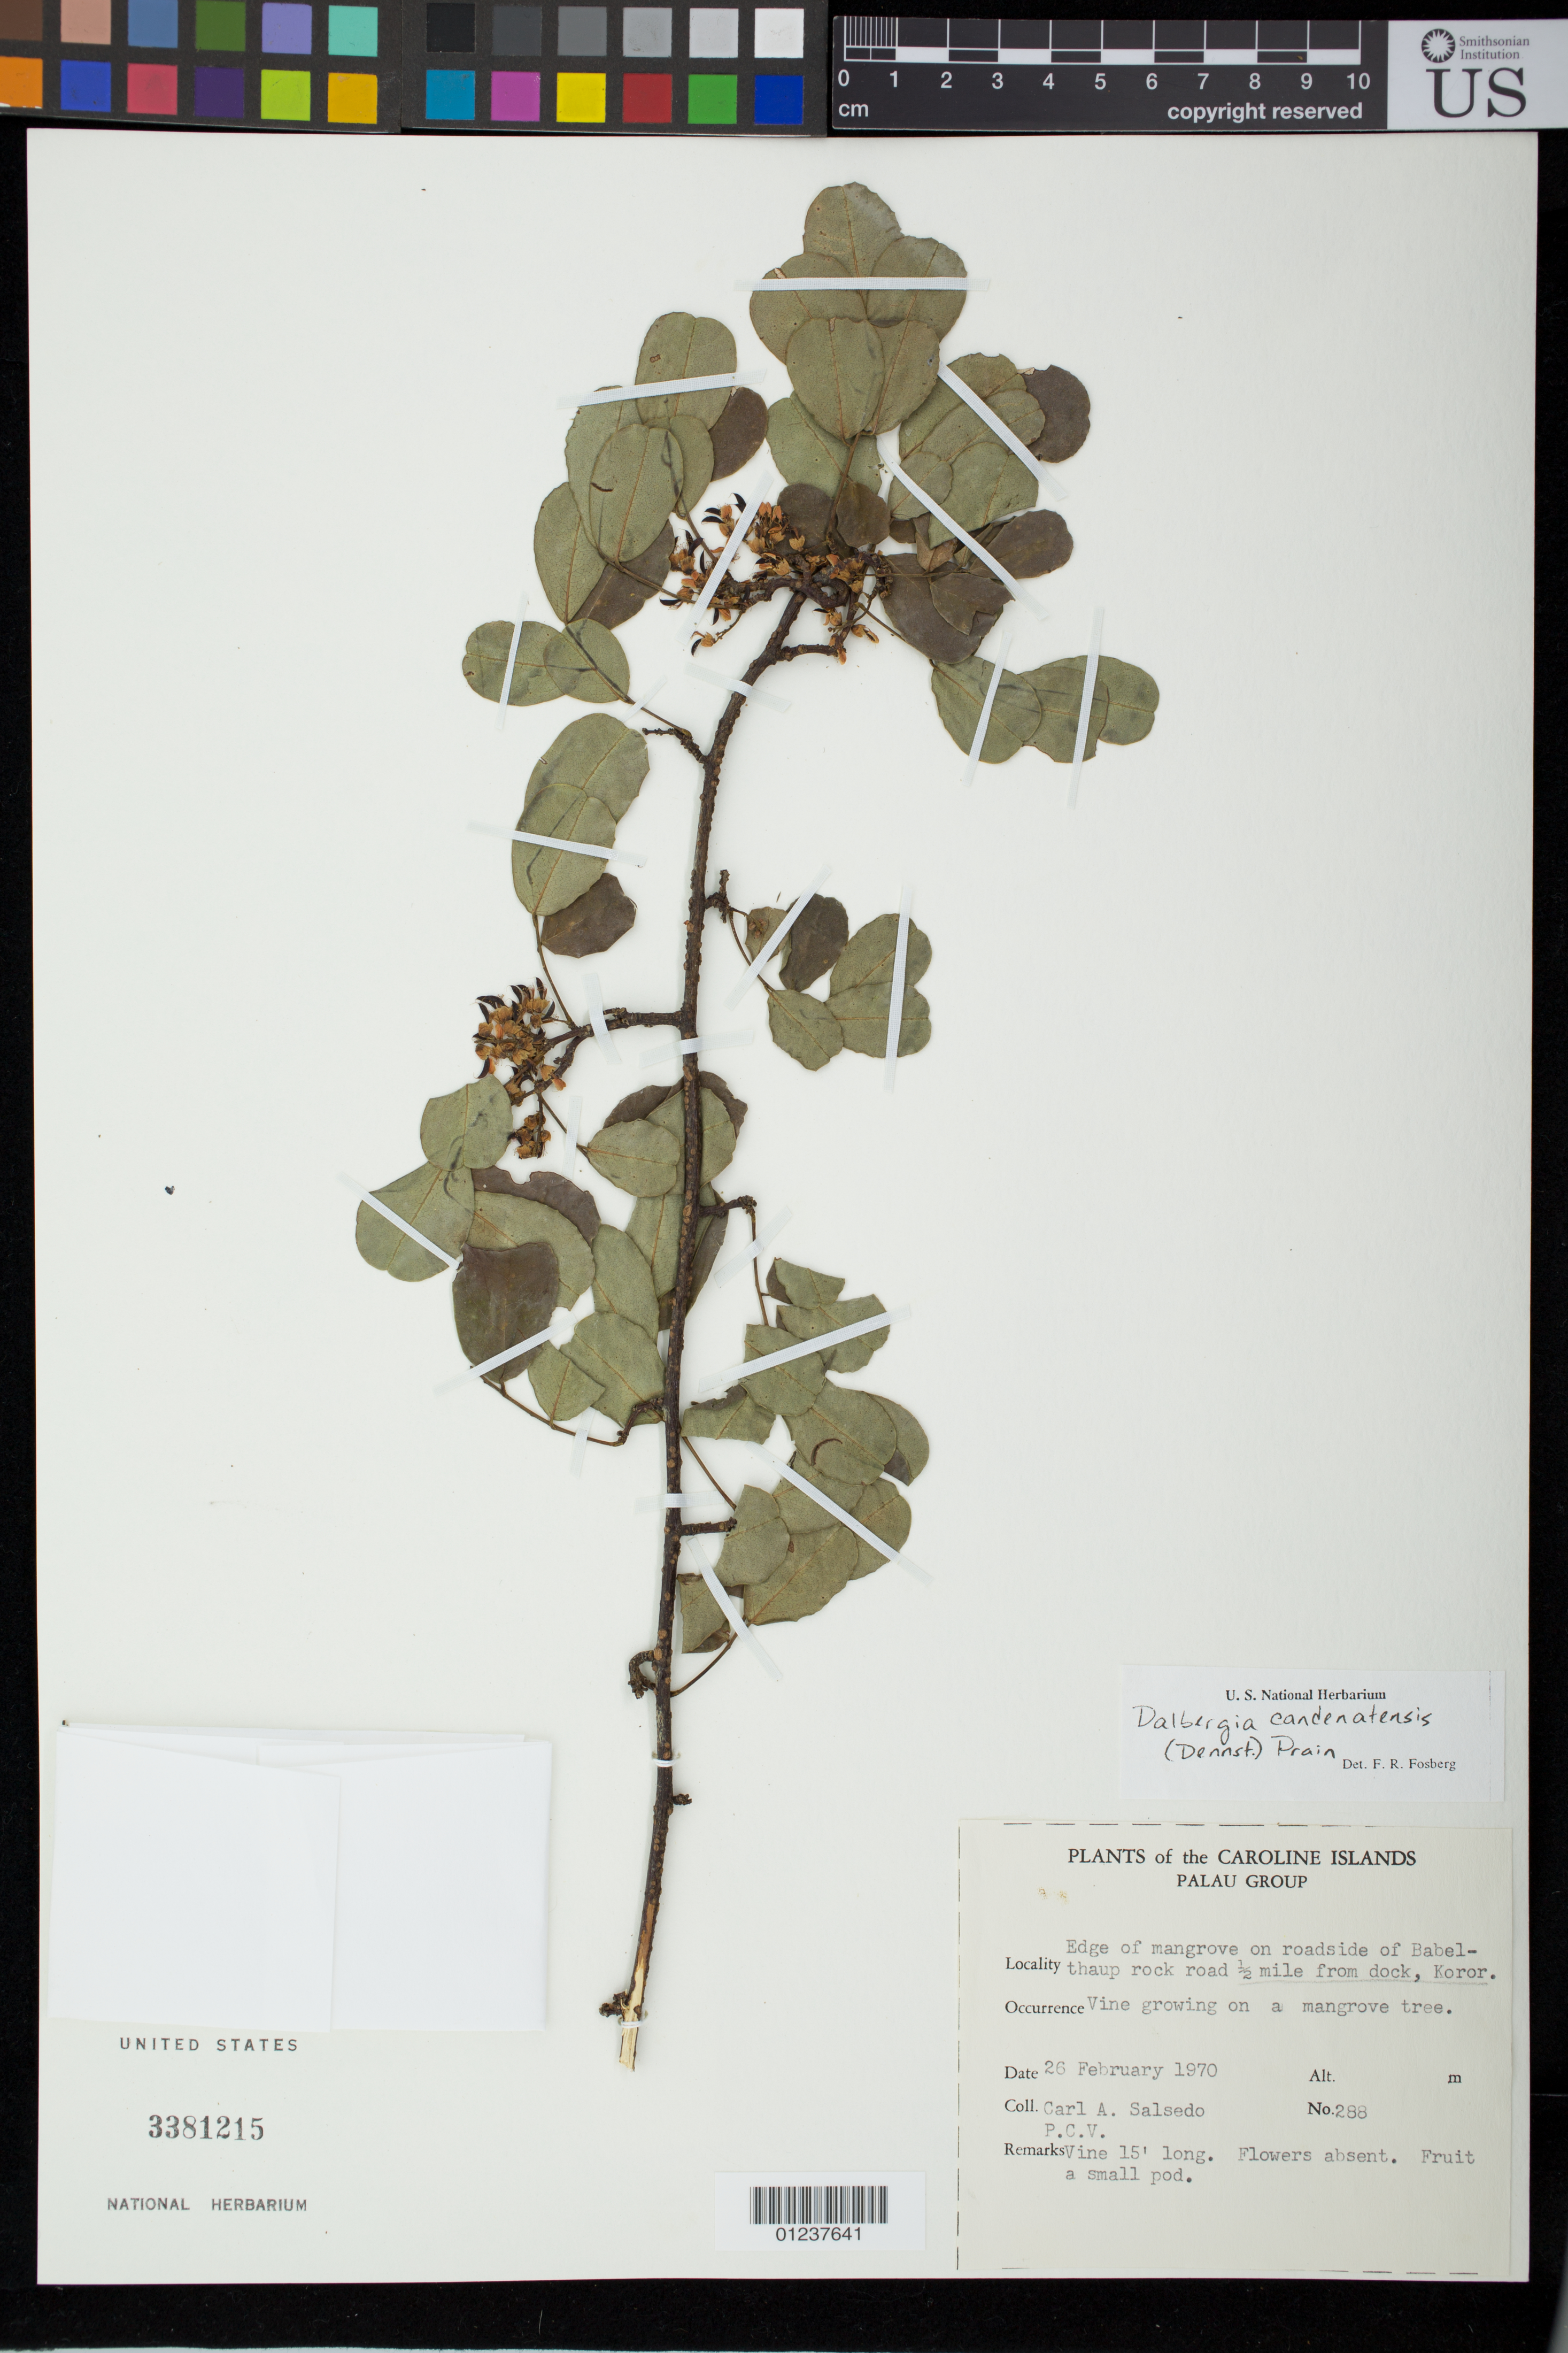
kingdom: Plantae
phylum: Tracheophyta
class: Magnoliopsida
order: Fabales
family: Fabaceae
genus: Dalbergia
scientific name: Dalbergia candenatensis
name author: (Dennst.) Pr.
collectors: C.A. Salsedo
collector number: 288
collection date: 1970-02-26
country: Palau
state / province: Koror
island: Babeldaob [Babelthuap]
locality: Caroline Islands. Edge of mangrove on roadside of Babelthaup [Babeldaob] rock road 1/2 mile from dock.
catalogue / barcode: US 3381215